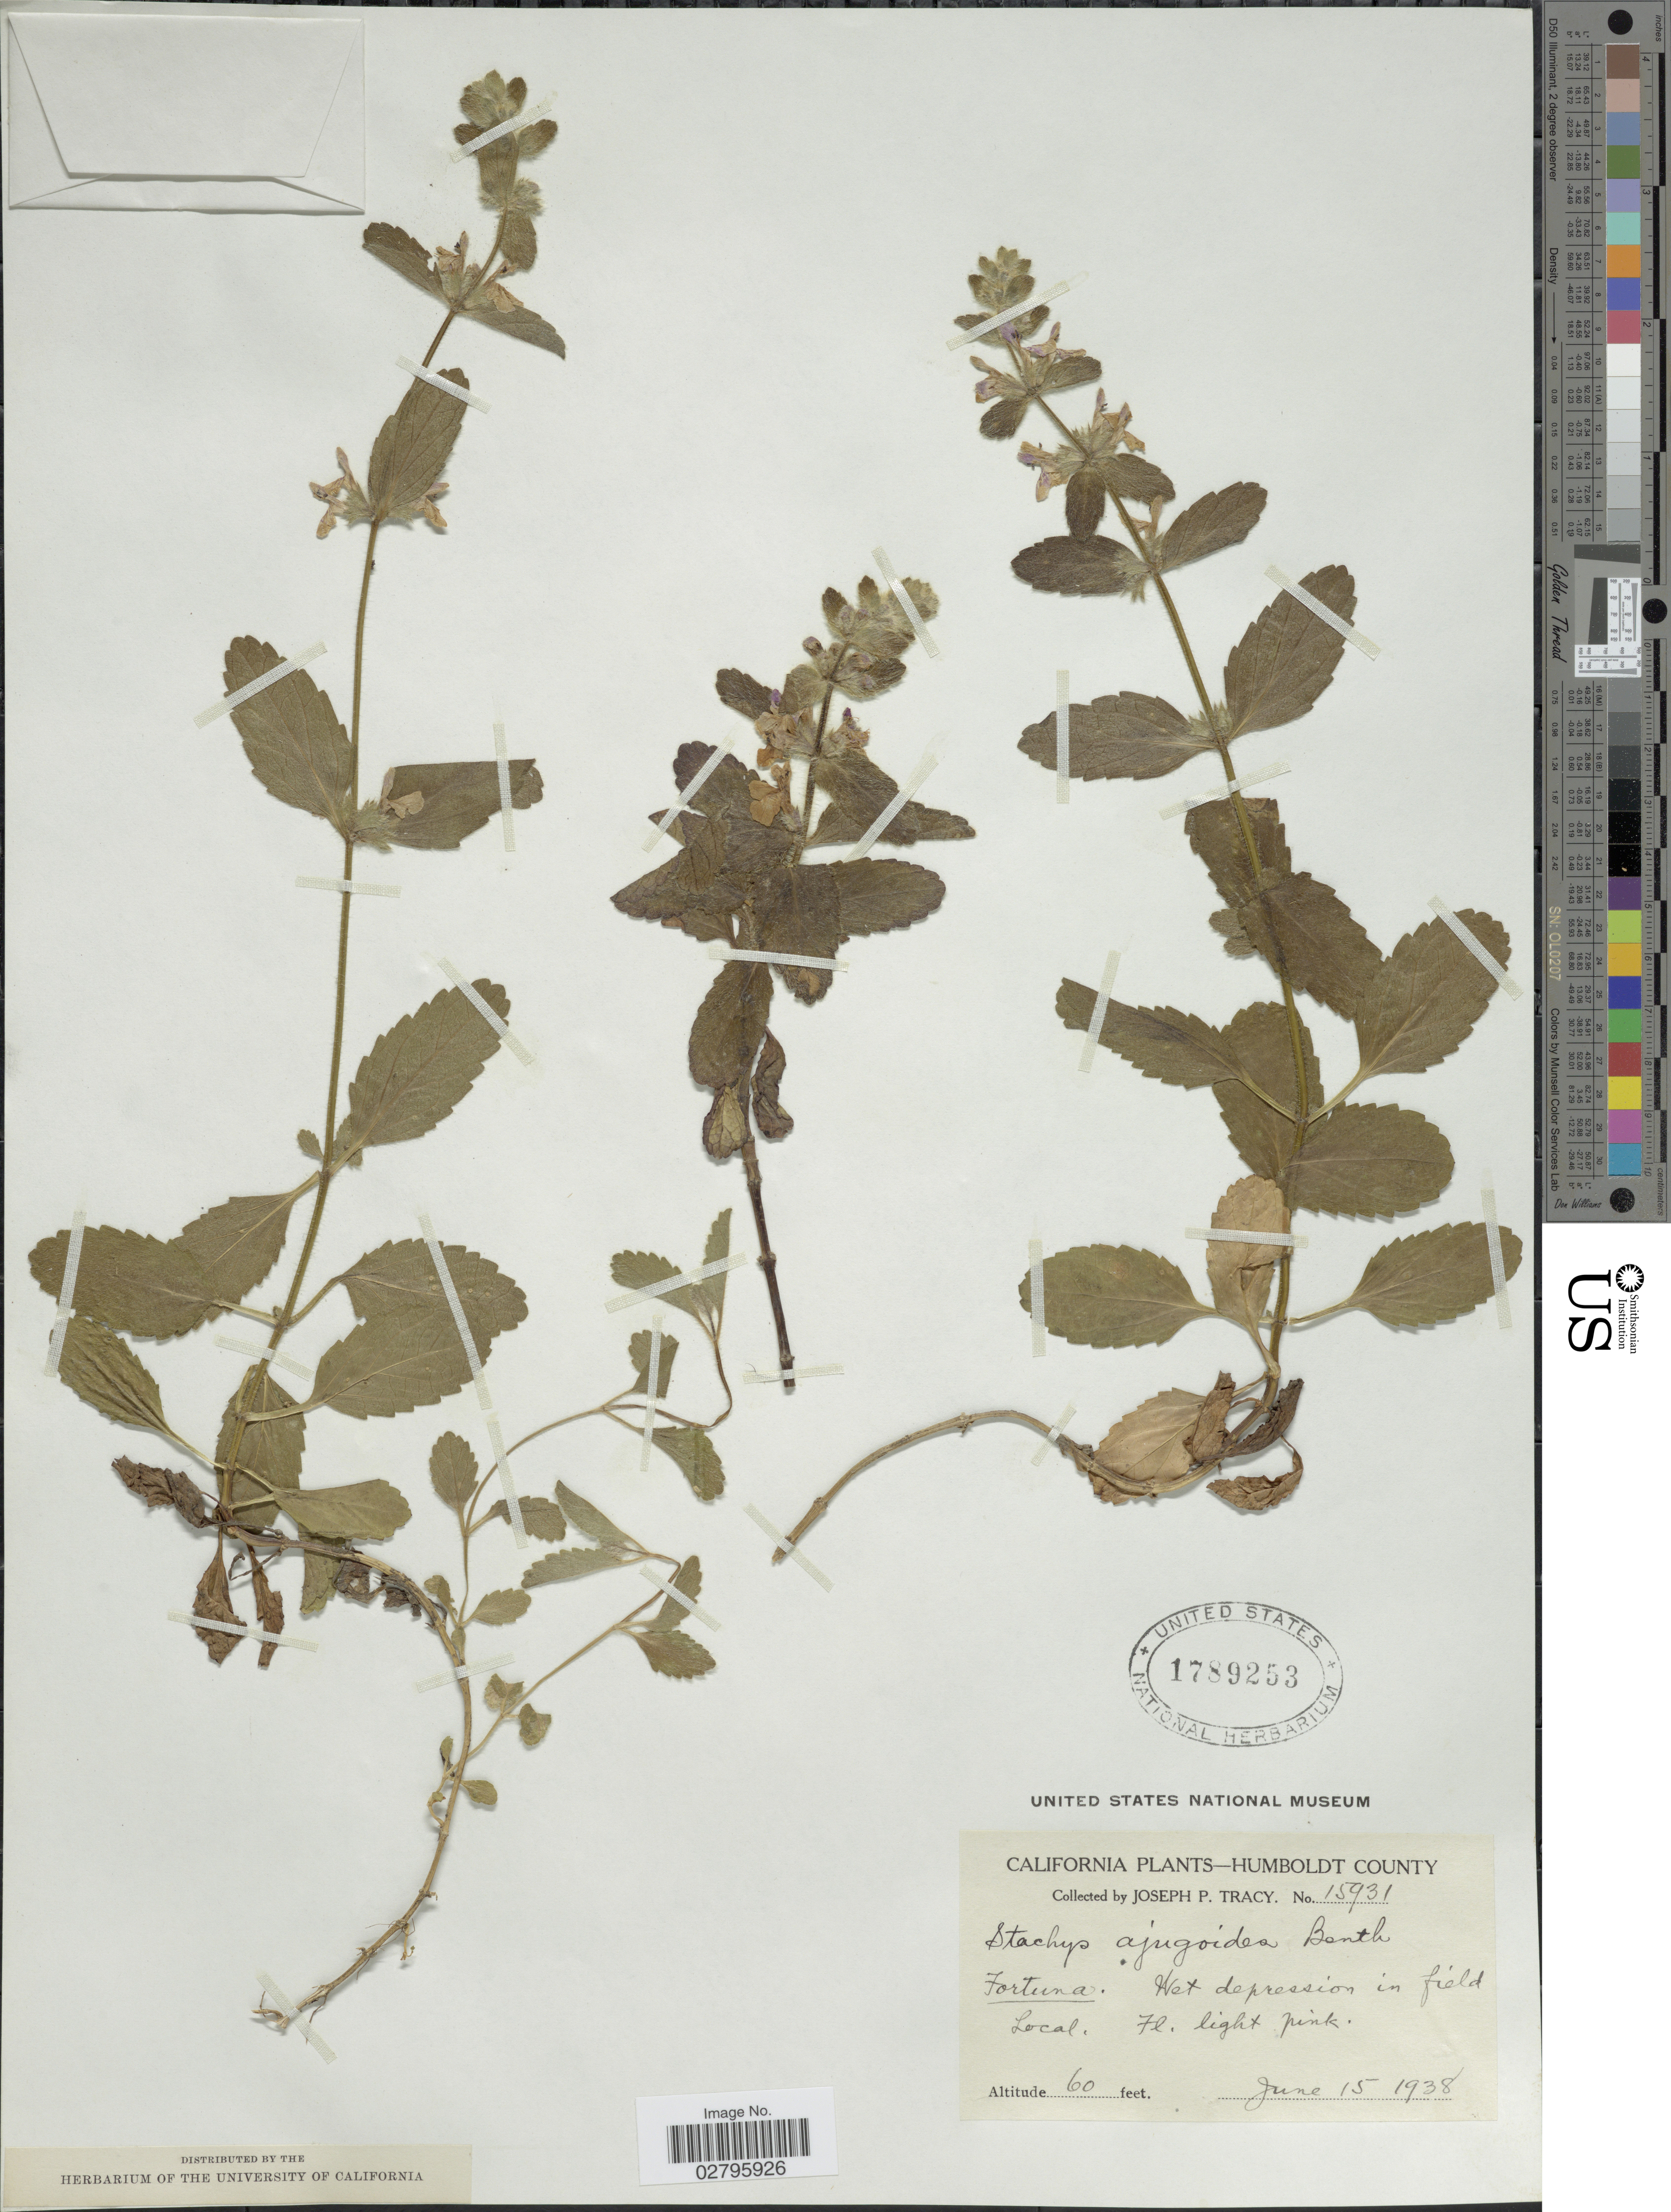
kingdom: Plantae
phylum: Tracheophyta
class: Magnoliopsida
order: Lamiales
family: Lamiaceae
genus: Stachys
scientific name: Stachys ajugoides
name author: Benth.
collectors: J. Tracy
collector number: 15931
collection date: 1938-06-15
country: United States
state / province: California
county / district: Humboldt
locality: Humboldt County. Fortuna. Wet depression in field Local.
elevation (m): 18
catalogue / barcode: US 1789253